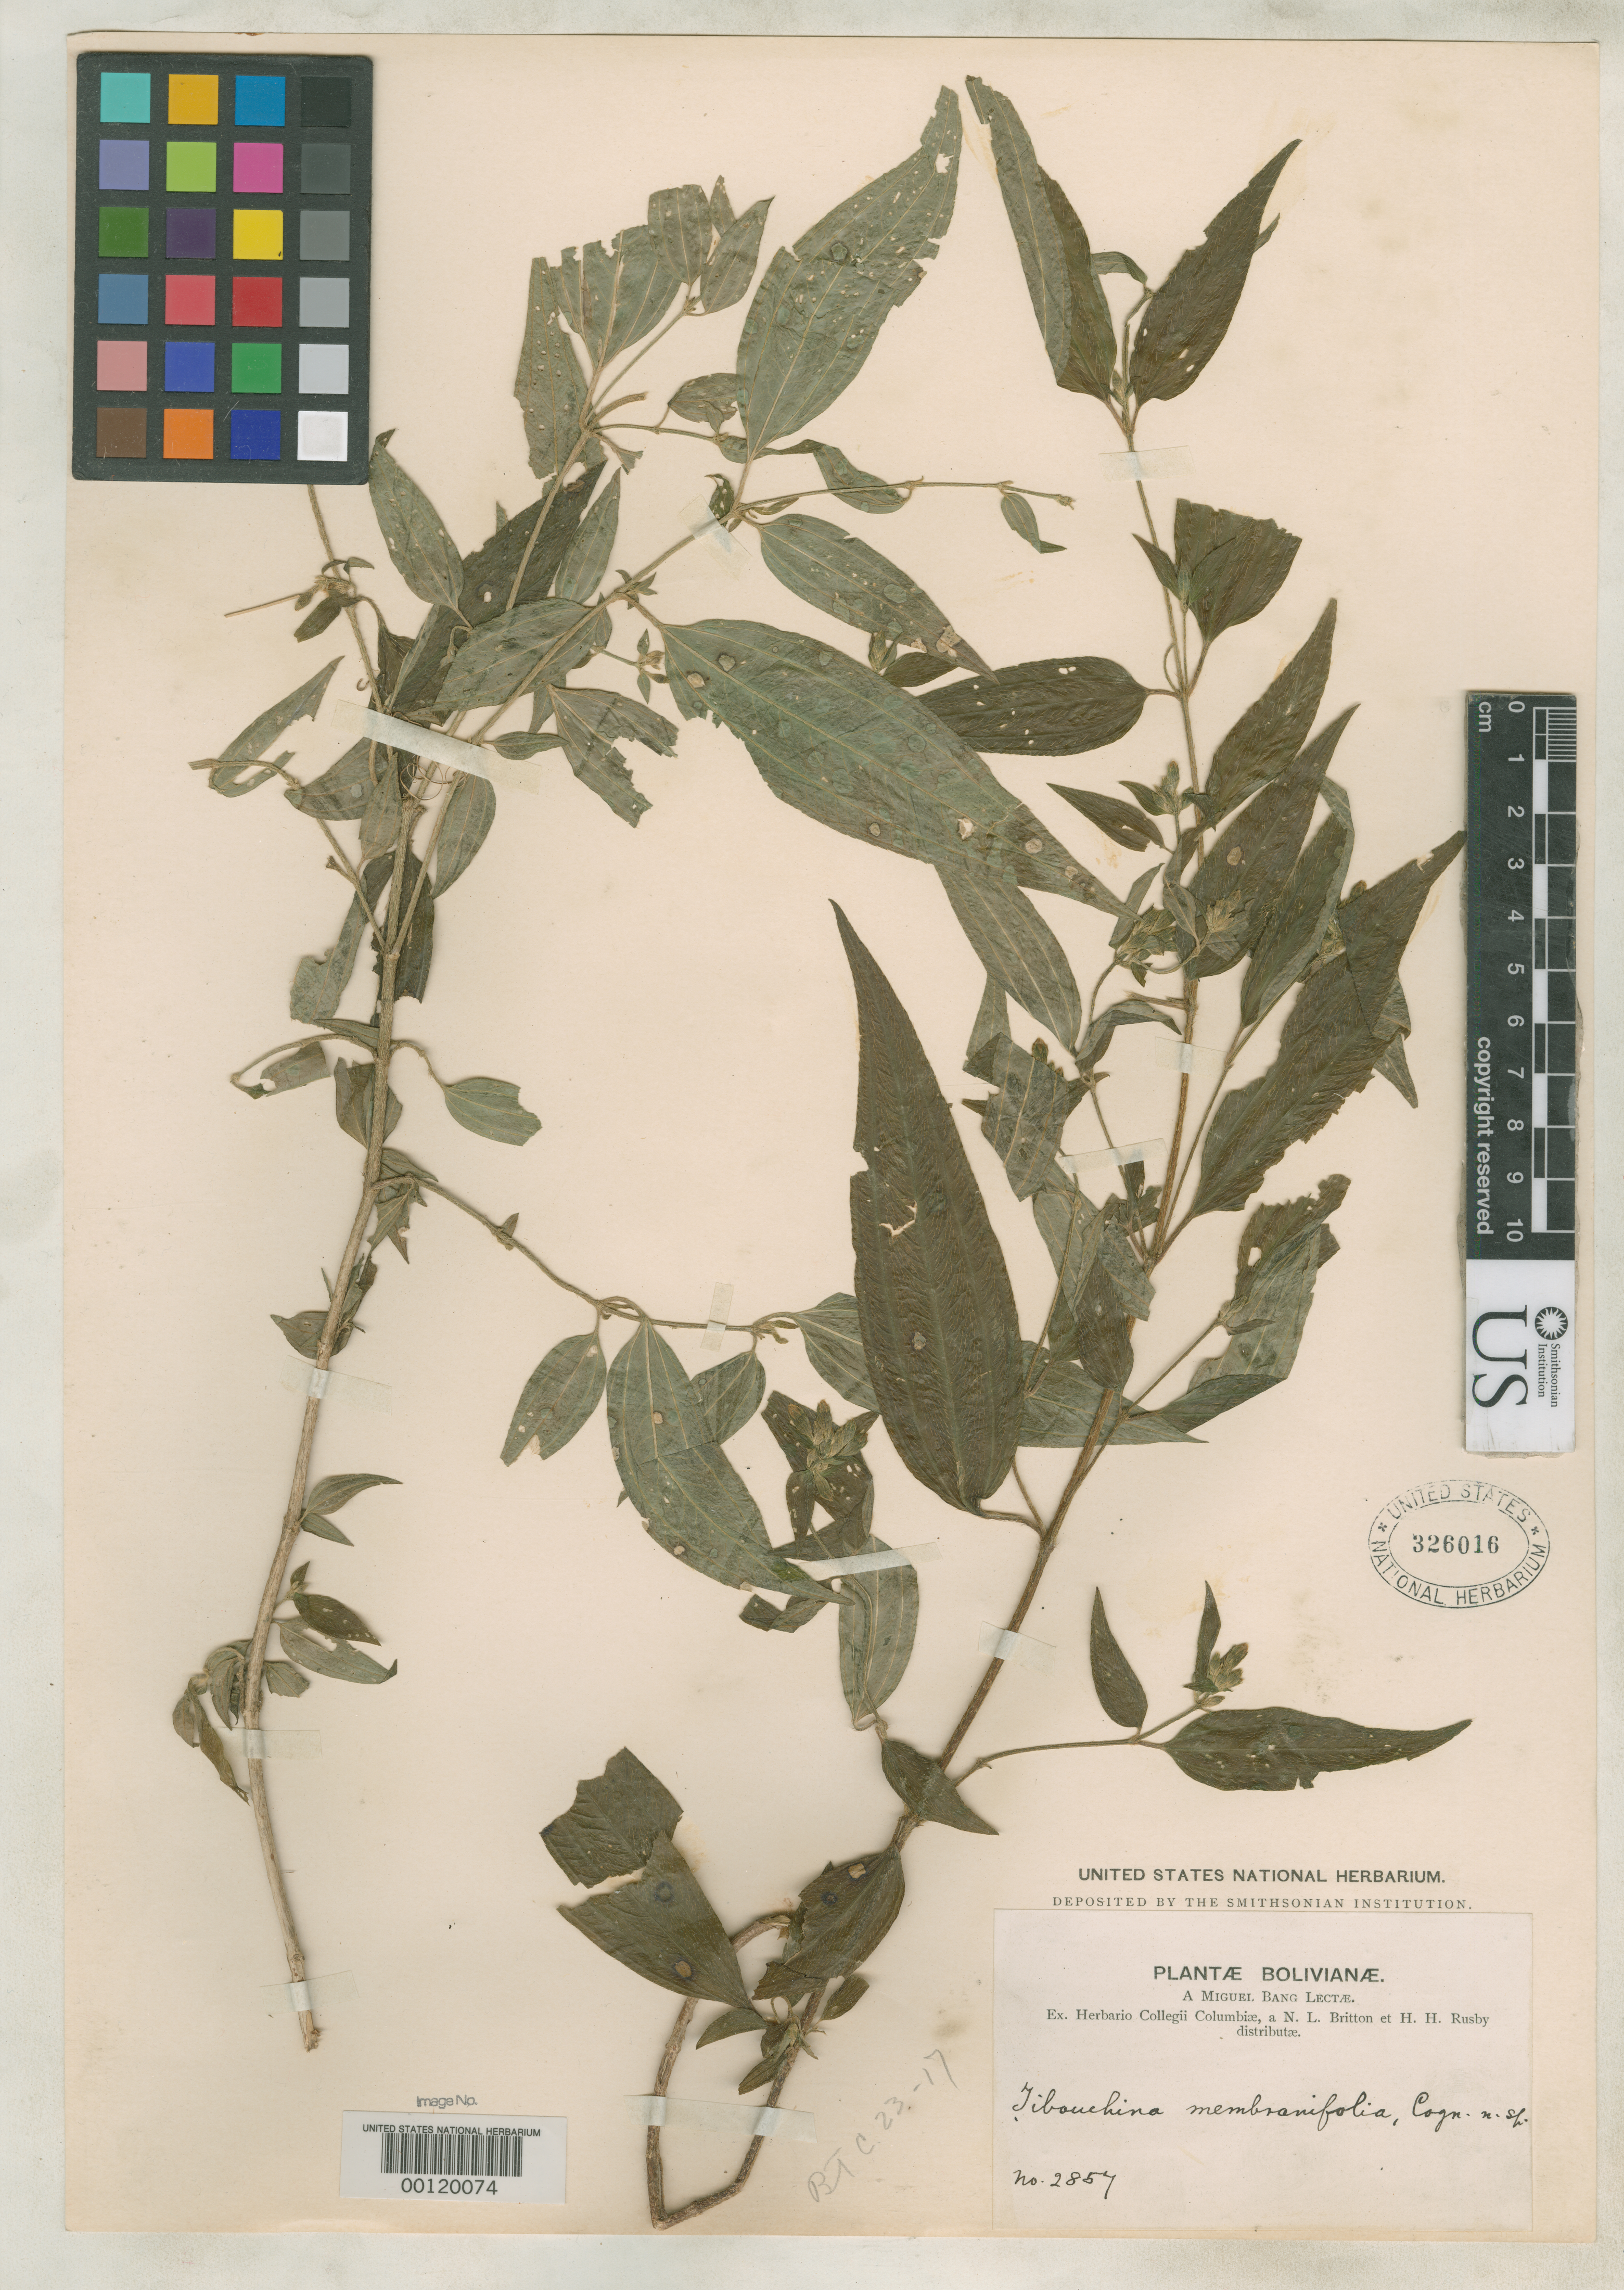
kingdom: Plantae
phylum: Tracheophyta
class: Magnoliopsida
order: Myrtales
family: Melastomataceae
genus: Tibouchina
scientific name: Tibouchina membranifolia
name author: Cogn.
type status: Isotype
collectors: M. Bang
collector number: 2857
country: Bolivia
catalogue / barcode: US 326016